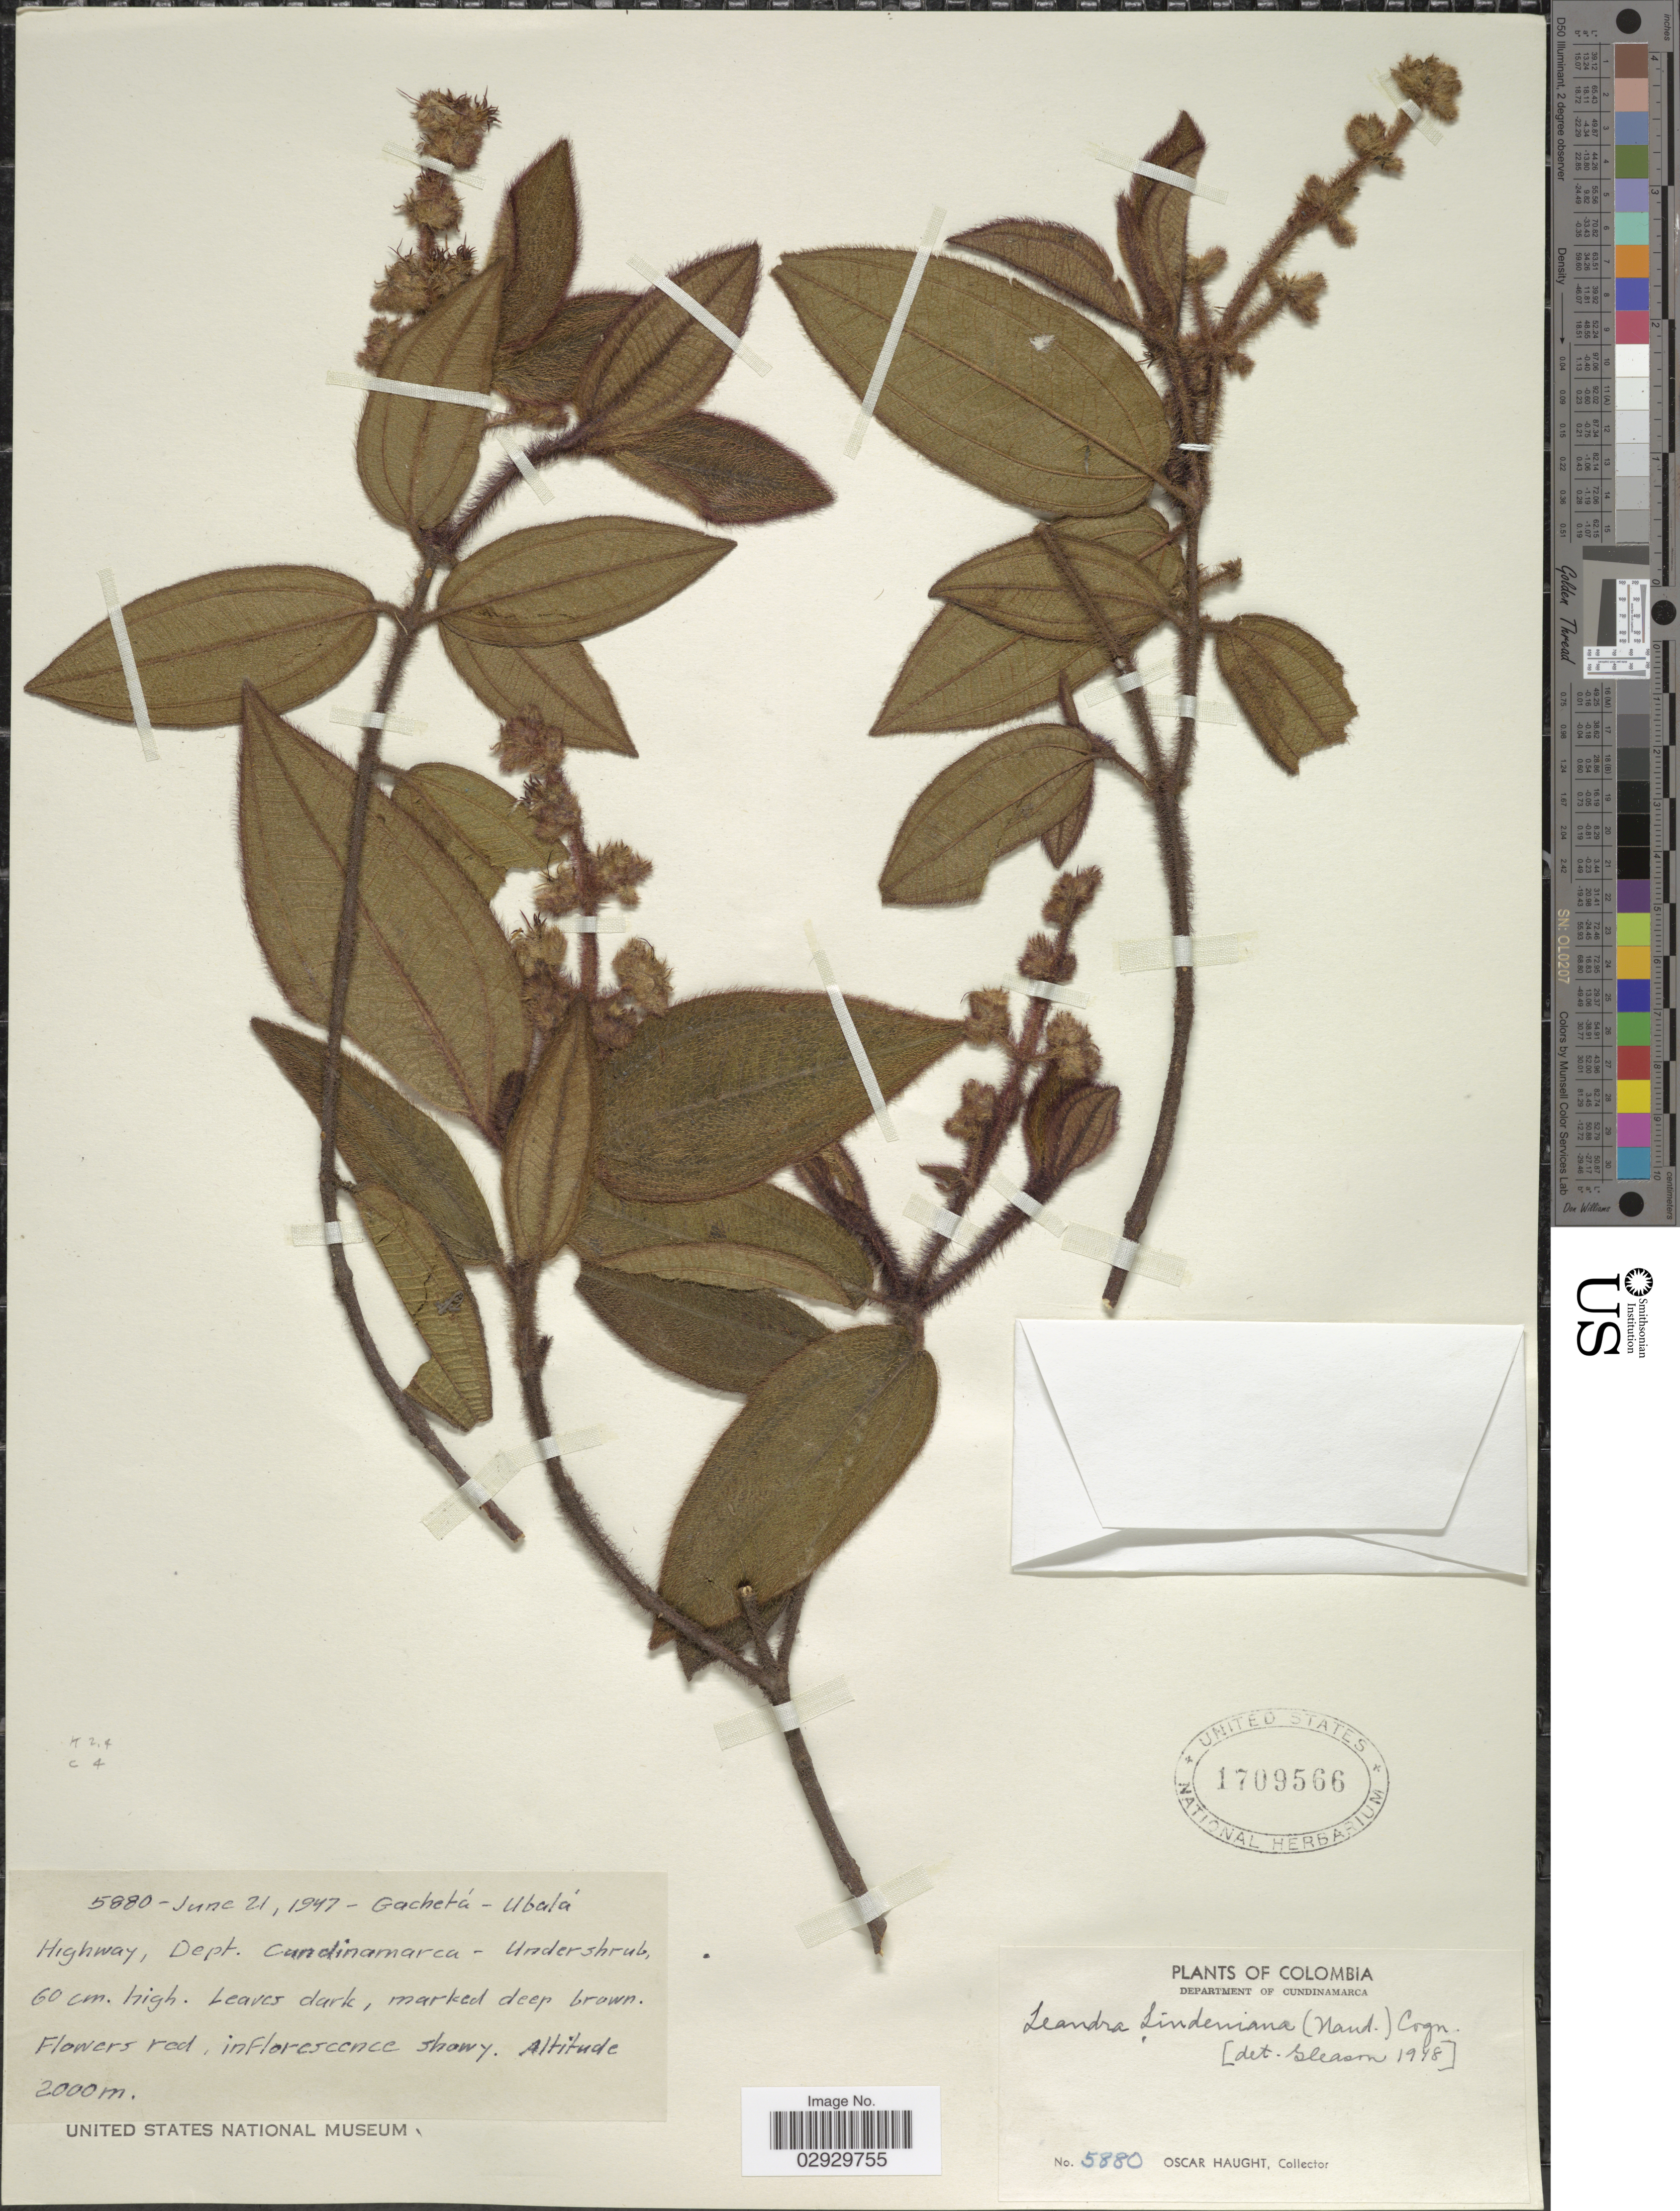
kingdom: Plantae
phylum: Tracheophyta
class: Magnoliopsida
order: Myrtales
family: Melastomataceae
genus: Leandra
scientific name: Leandra lindeniana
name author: (Naudin) Cogn.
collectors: O. L. Haught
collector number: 5880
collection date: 1947-06-21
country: Colombia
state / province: Cundinamarca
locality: Department of Cundinamarca, Gachetá - Ubalá Highway.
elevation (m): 2000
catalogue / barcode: US 1709566